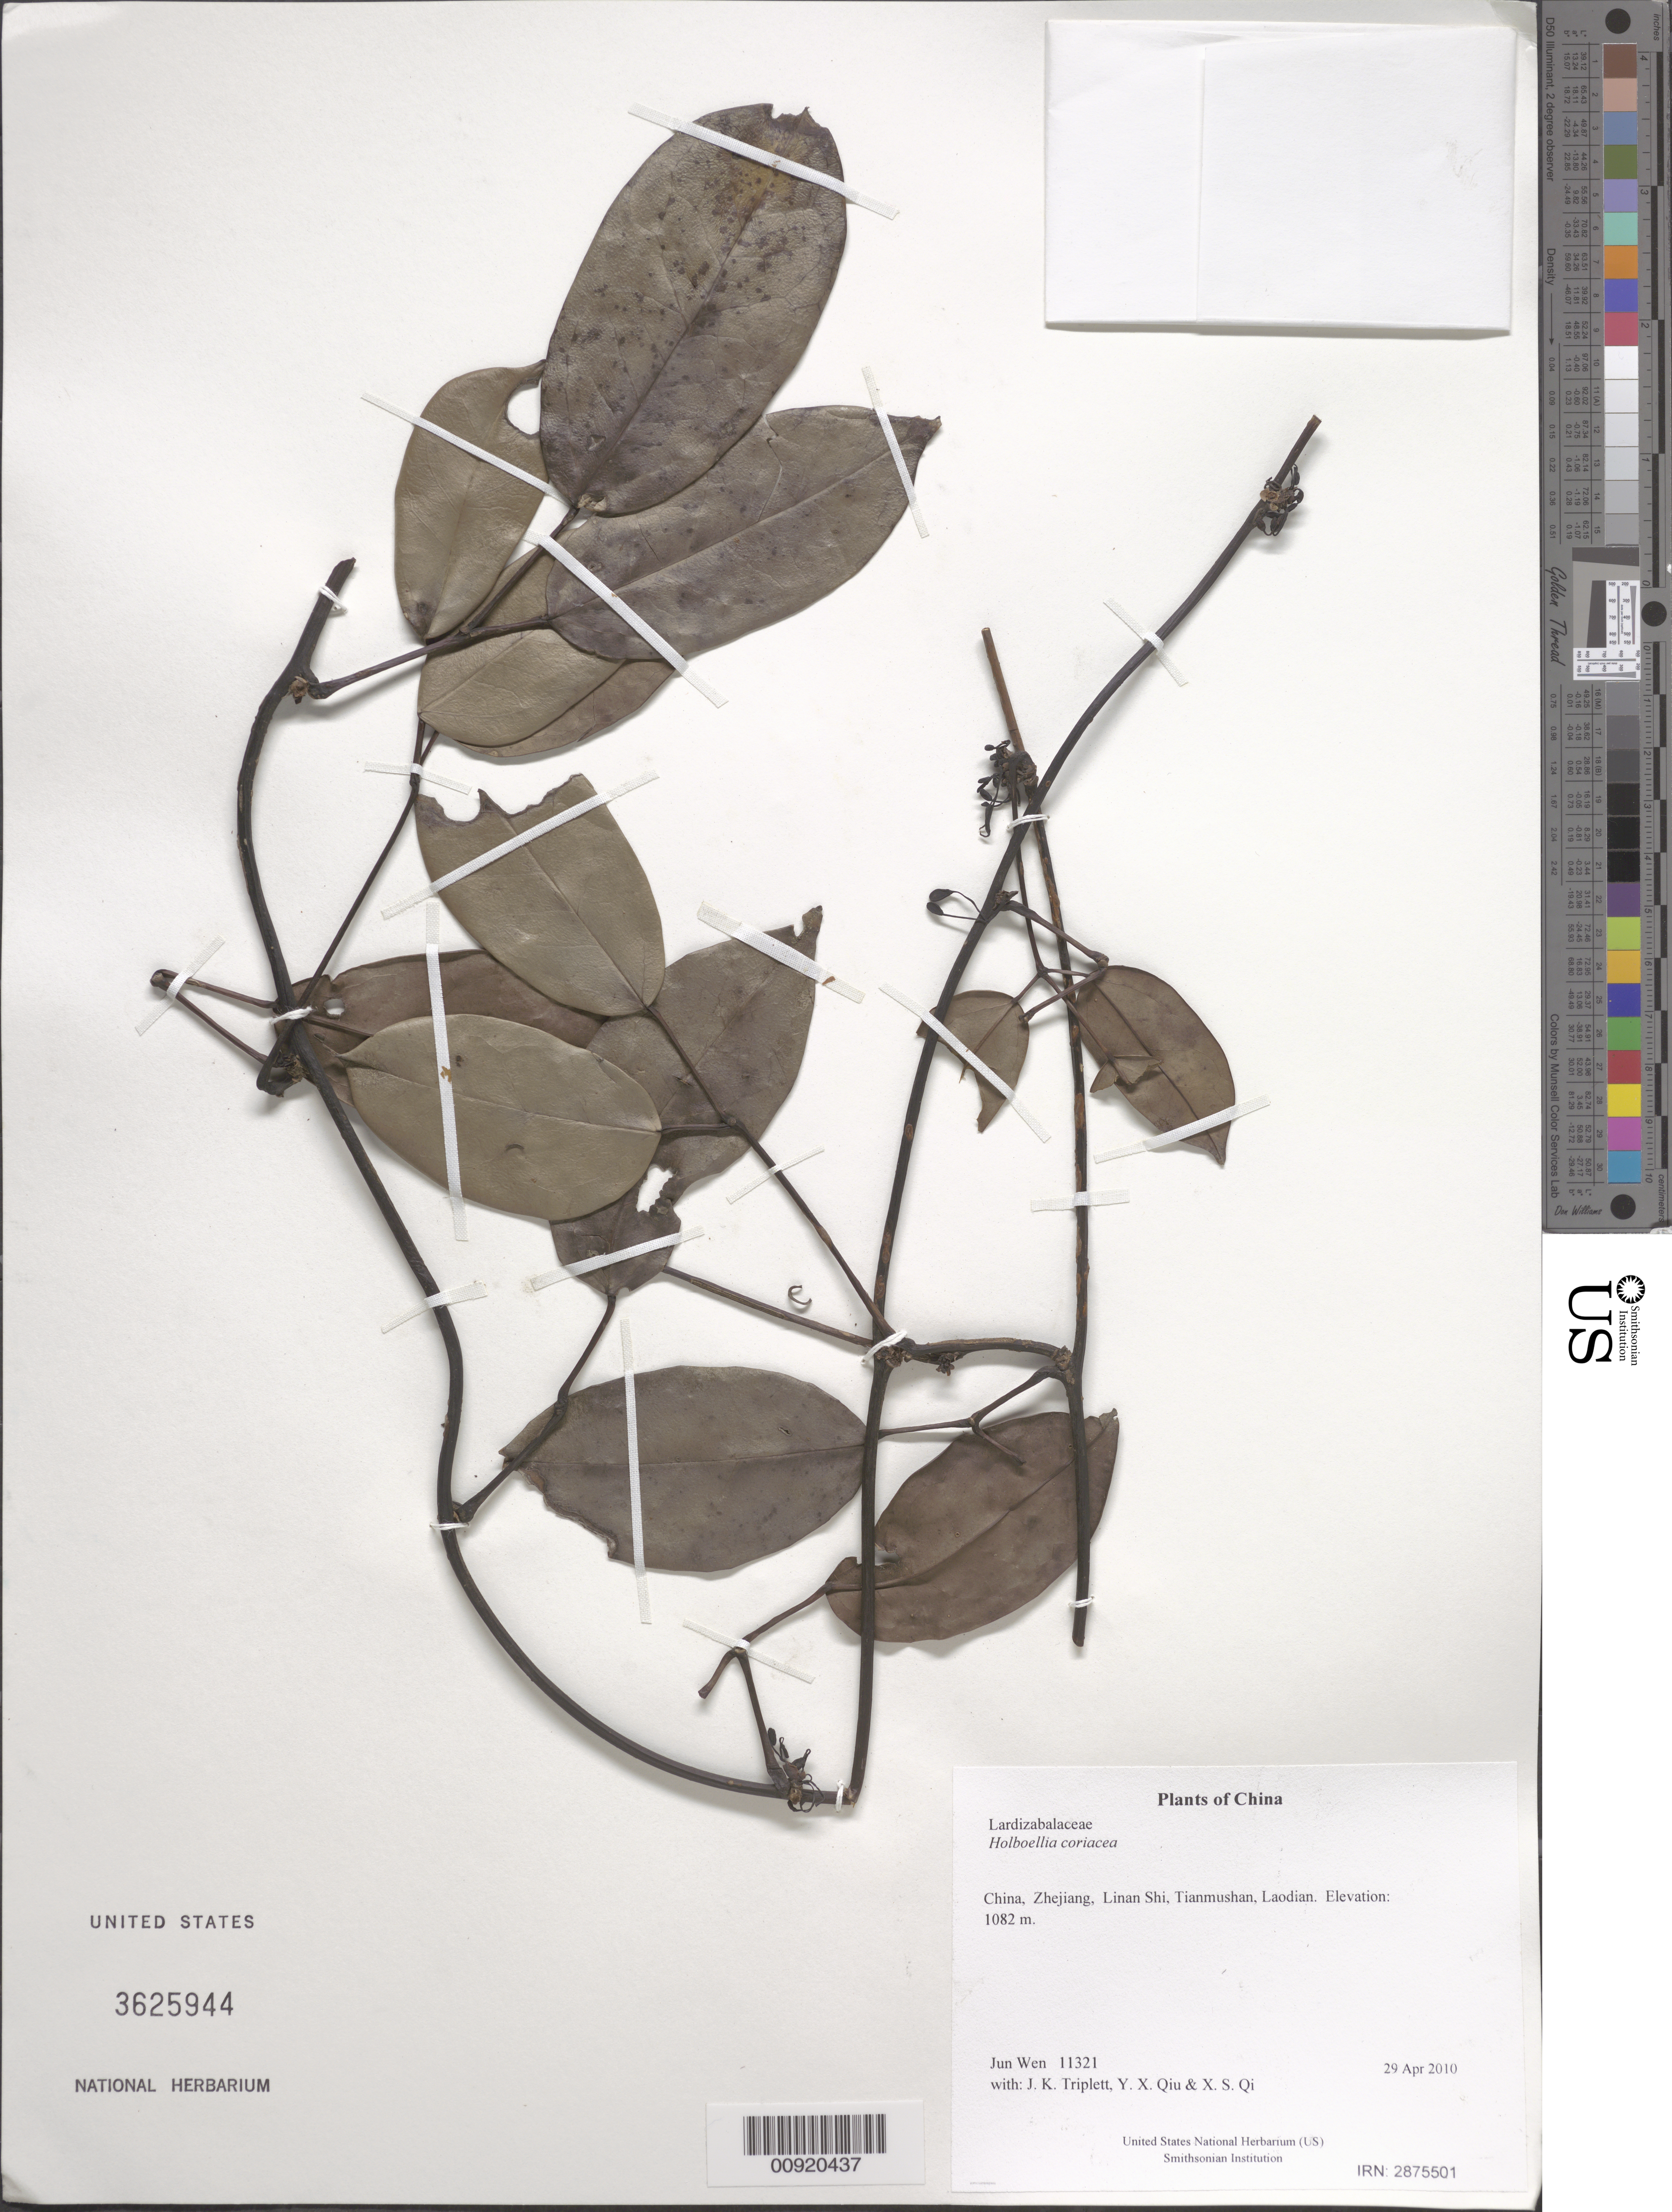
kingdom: Plantae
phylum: Tracheophyta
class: Magnoliopsida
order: Ranunculales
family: Lardizabalaceae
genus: Stauntonia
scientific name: Stauntonia coriacea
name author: (Diels) Christenh.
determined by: Strong, Mark T., (BOT), Smithsonian Institution - National Museum of Natural History (UNITED STATES)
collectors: J. Wen, J. K. Triplett, Y. X. Qiu & X. S. Qi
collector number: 11321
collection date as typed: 29 Apr 2010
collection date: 2010-04-29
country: China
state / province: Zhejiang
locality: Linan Shi, Tianmushan, Laodian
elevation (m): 1082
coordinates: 30 20.537 N, 119 25.997 E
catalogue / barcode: US 3625944